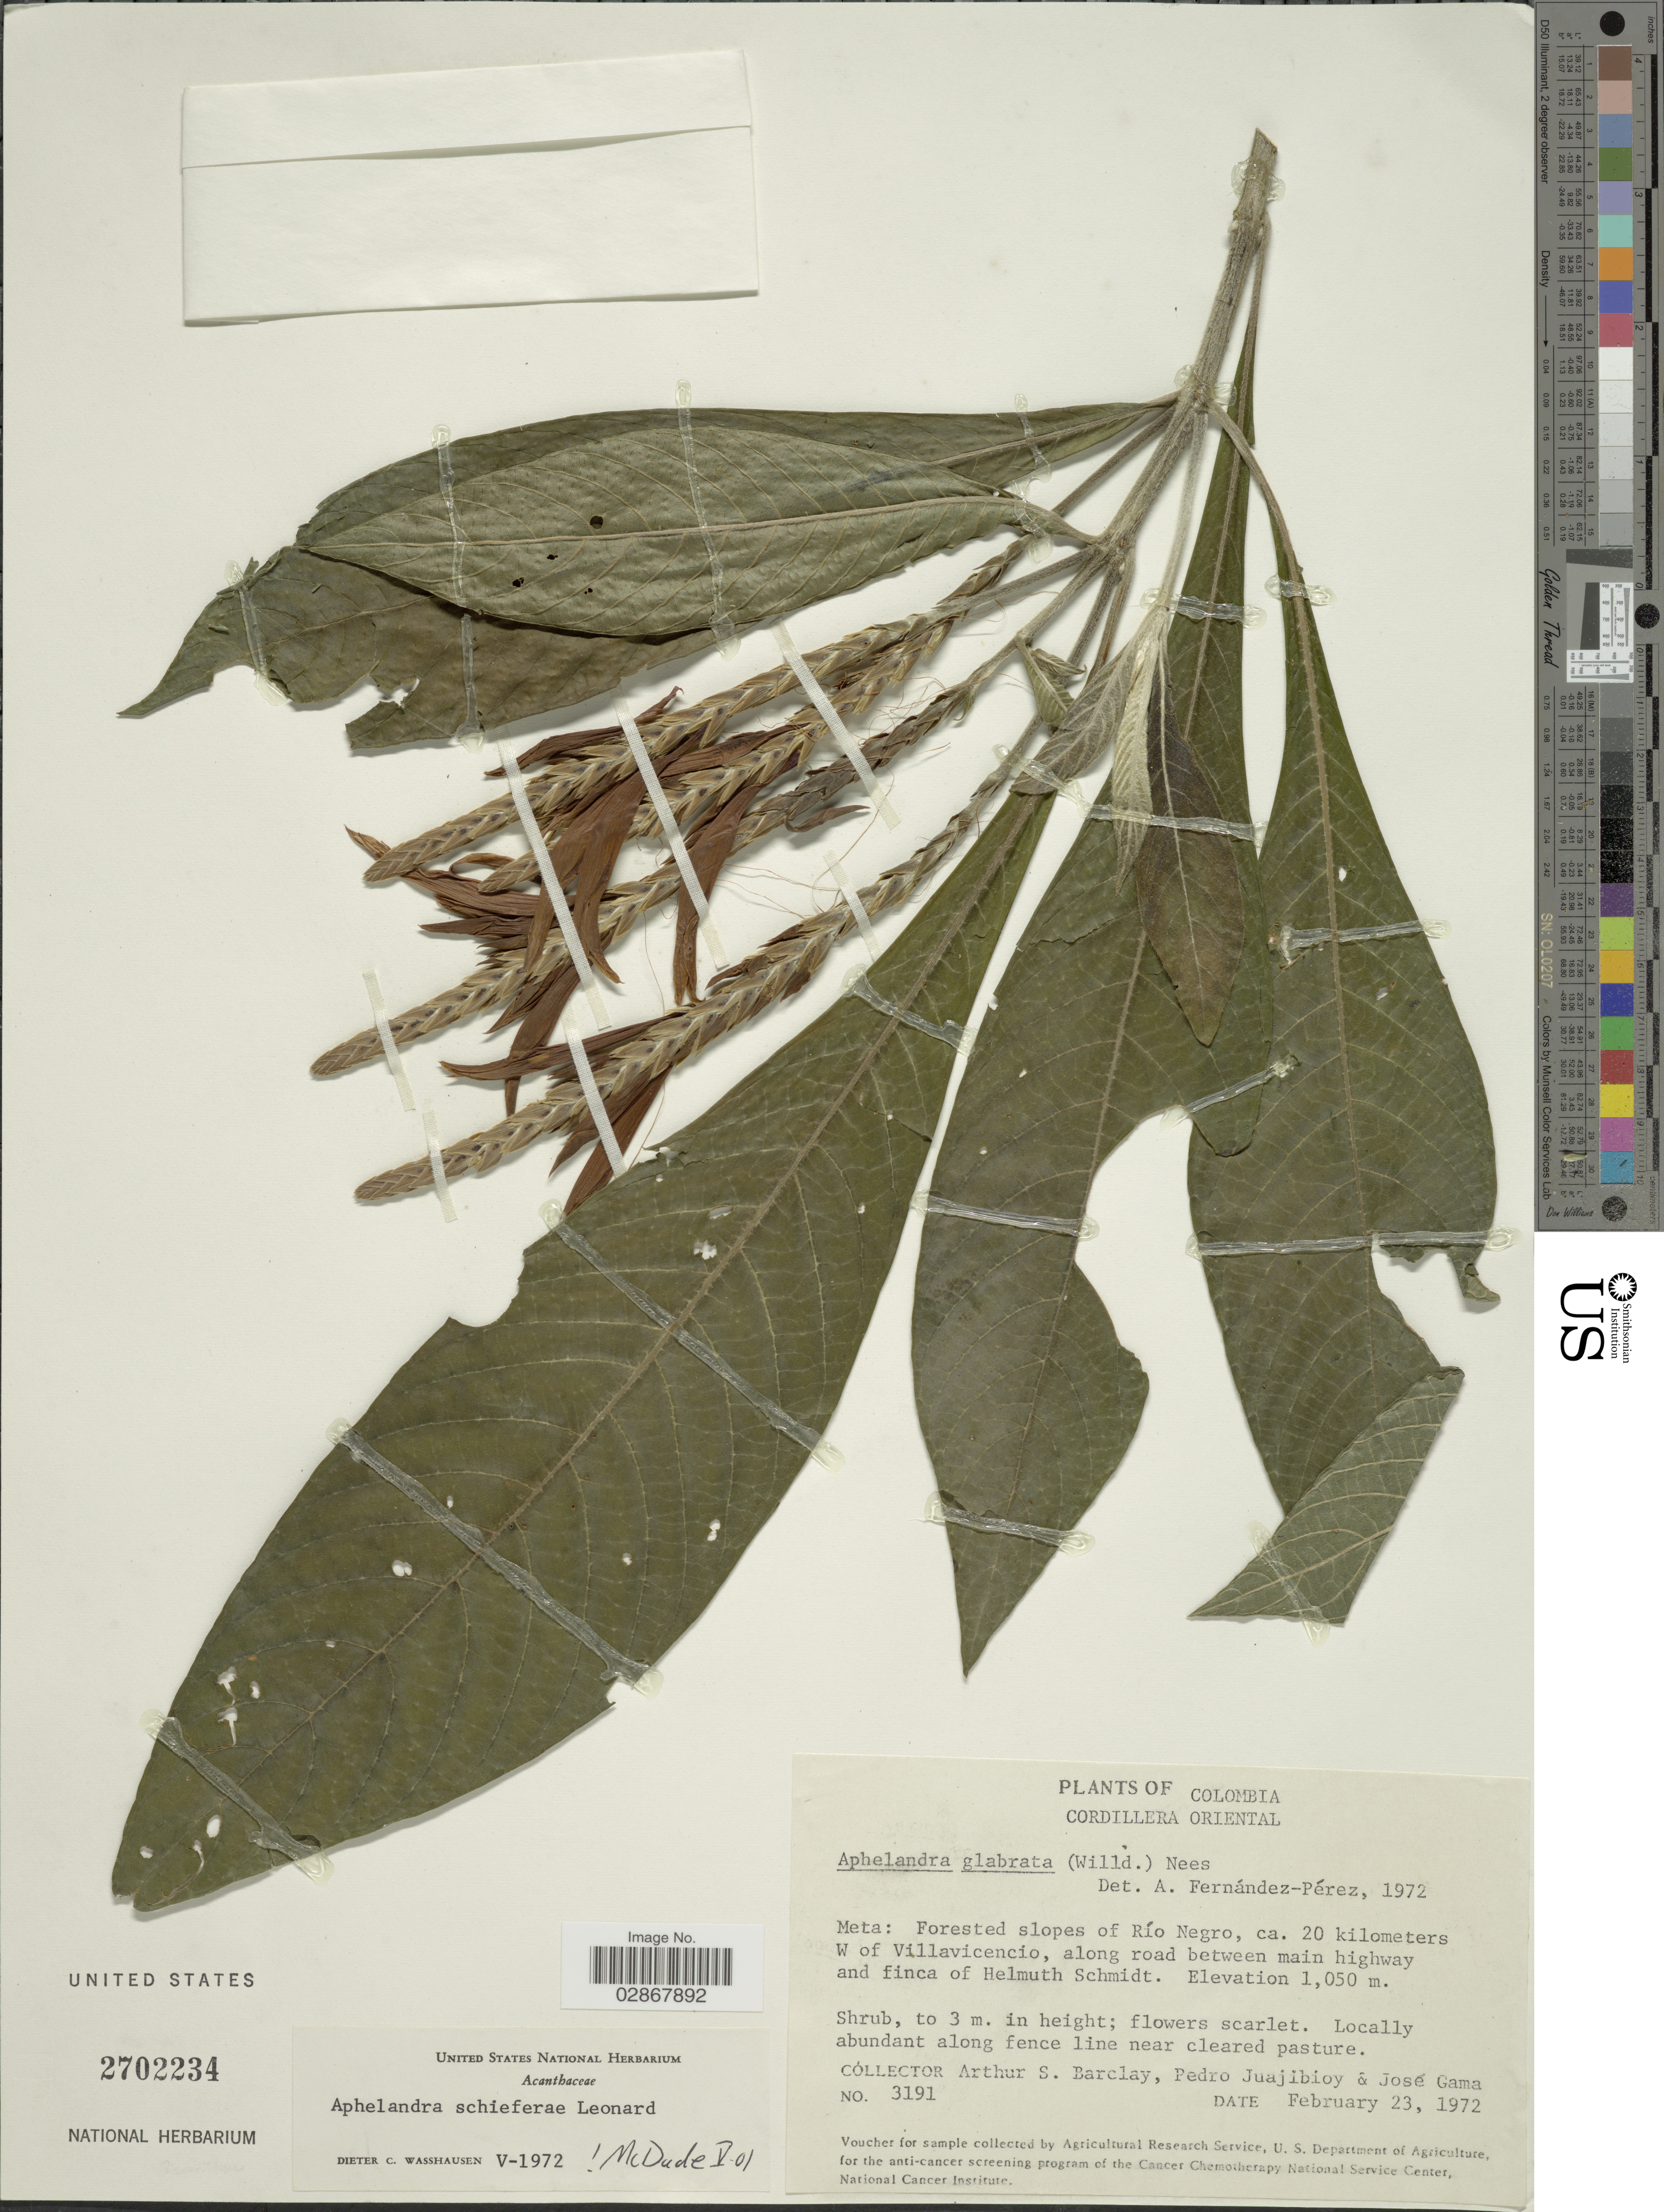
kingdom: Plantae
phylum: Tracheophyta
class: Magnoliopsida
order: Lamiales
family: Acanthaceae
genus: Aphelandra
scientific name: Aphelandra schieferae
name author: Leonard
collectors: A. S. Barclay, P. Juajibioy & J. Gama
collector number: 3191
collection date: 1972-02-23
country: Colombia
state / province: Meta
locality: Cordillera Oriental. Forested slopes of Río Negro, ca. 20 kilometers W of Villavicencio, along road between main highway and finca of Helmuth Schmidt.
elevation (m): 1050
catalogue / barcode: US 2702234